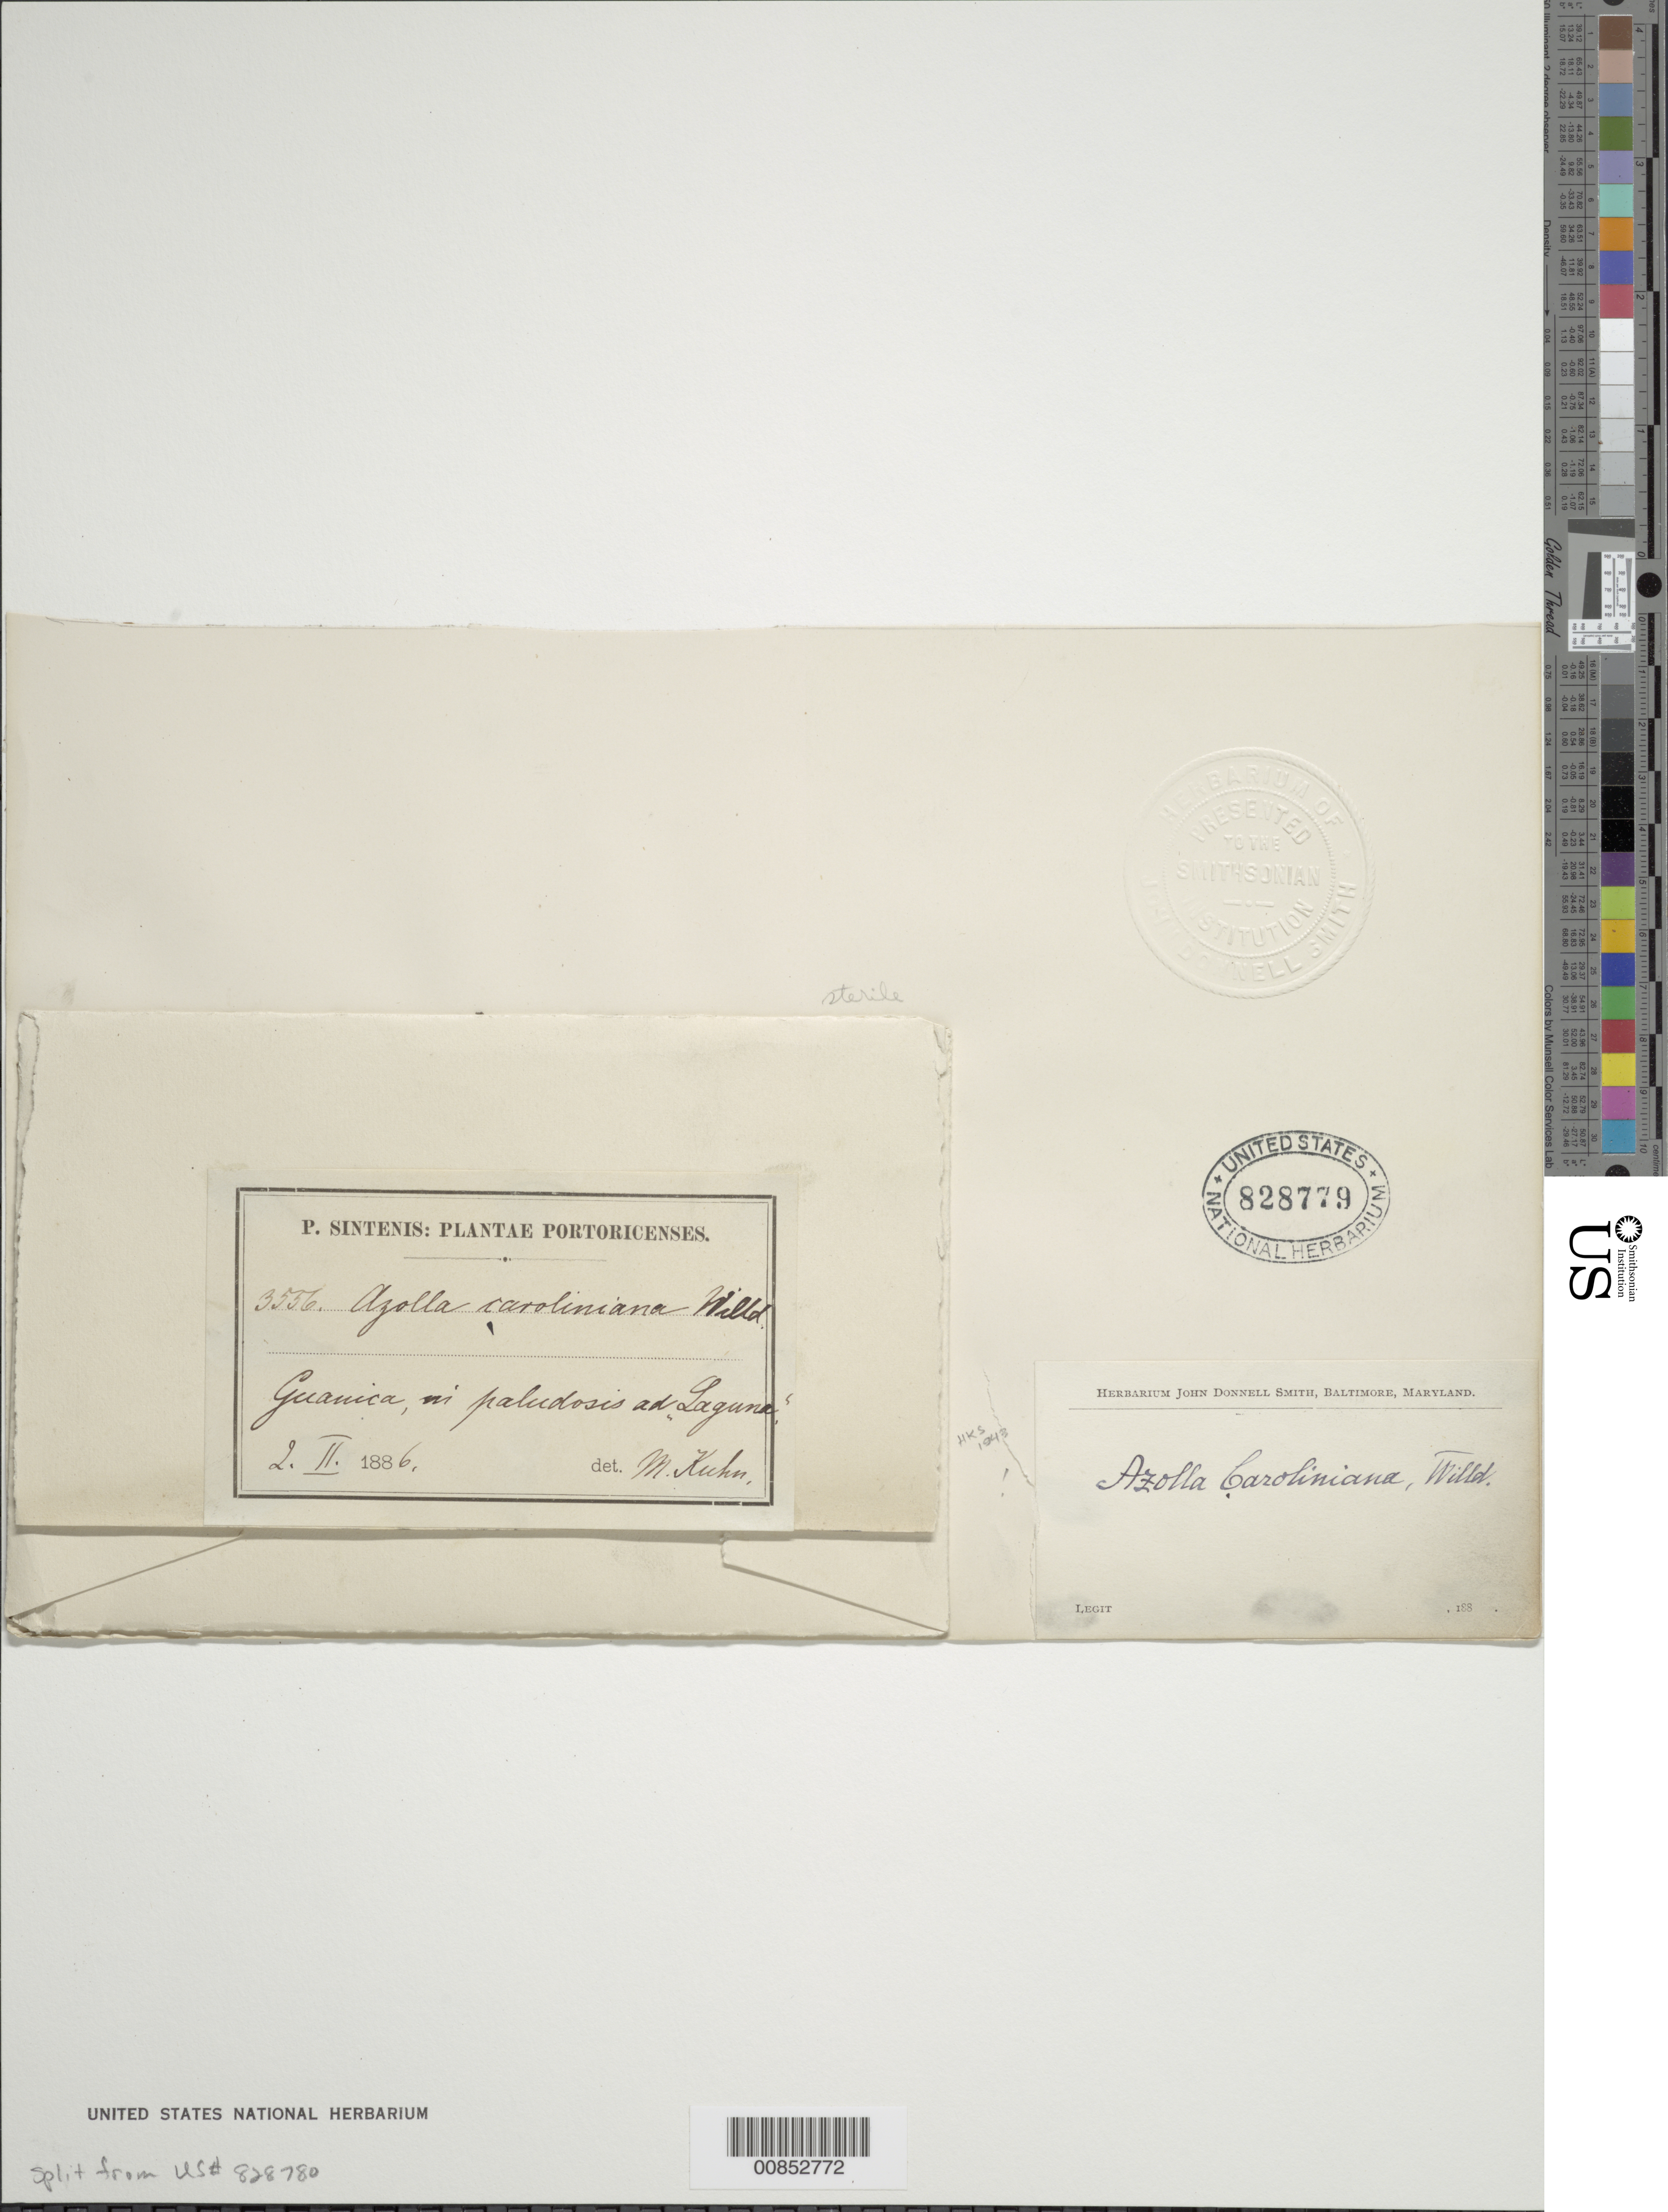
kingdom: Plantae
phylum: Tracheophyta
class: Polypodiopsida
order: Salviniales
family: Salviniaceae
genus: Azolla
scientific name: Azolla caroliniana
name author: Willd.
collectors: P. Sintenis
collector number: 3556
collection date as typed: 02 Feb 1886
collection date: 1886-02-02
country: Puerto Rico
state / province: Guánica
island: Puerto Rico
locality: Guanica, Laguna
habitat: In paludosis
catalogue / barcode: US 828779